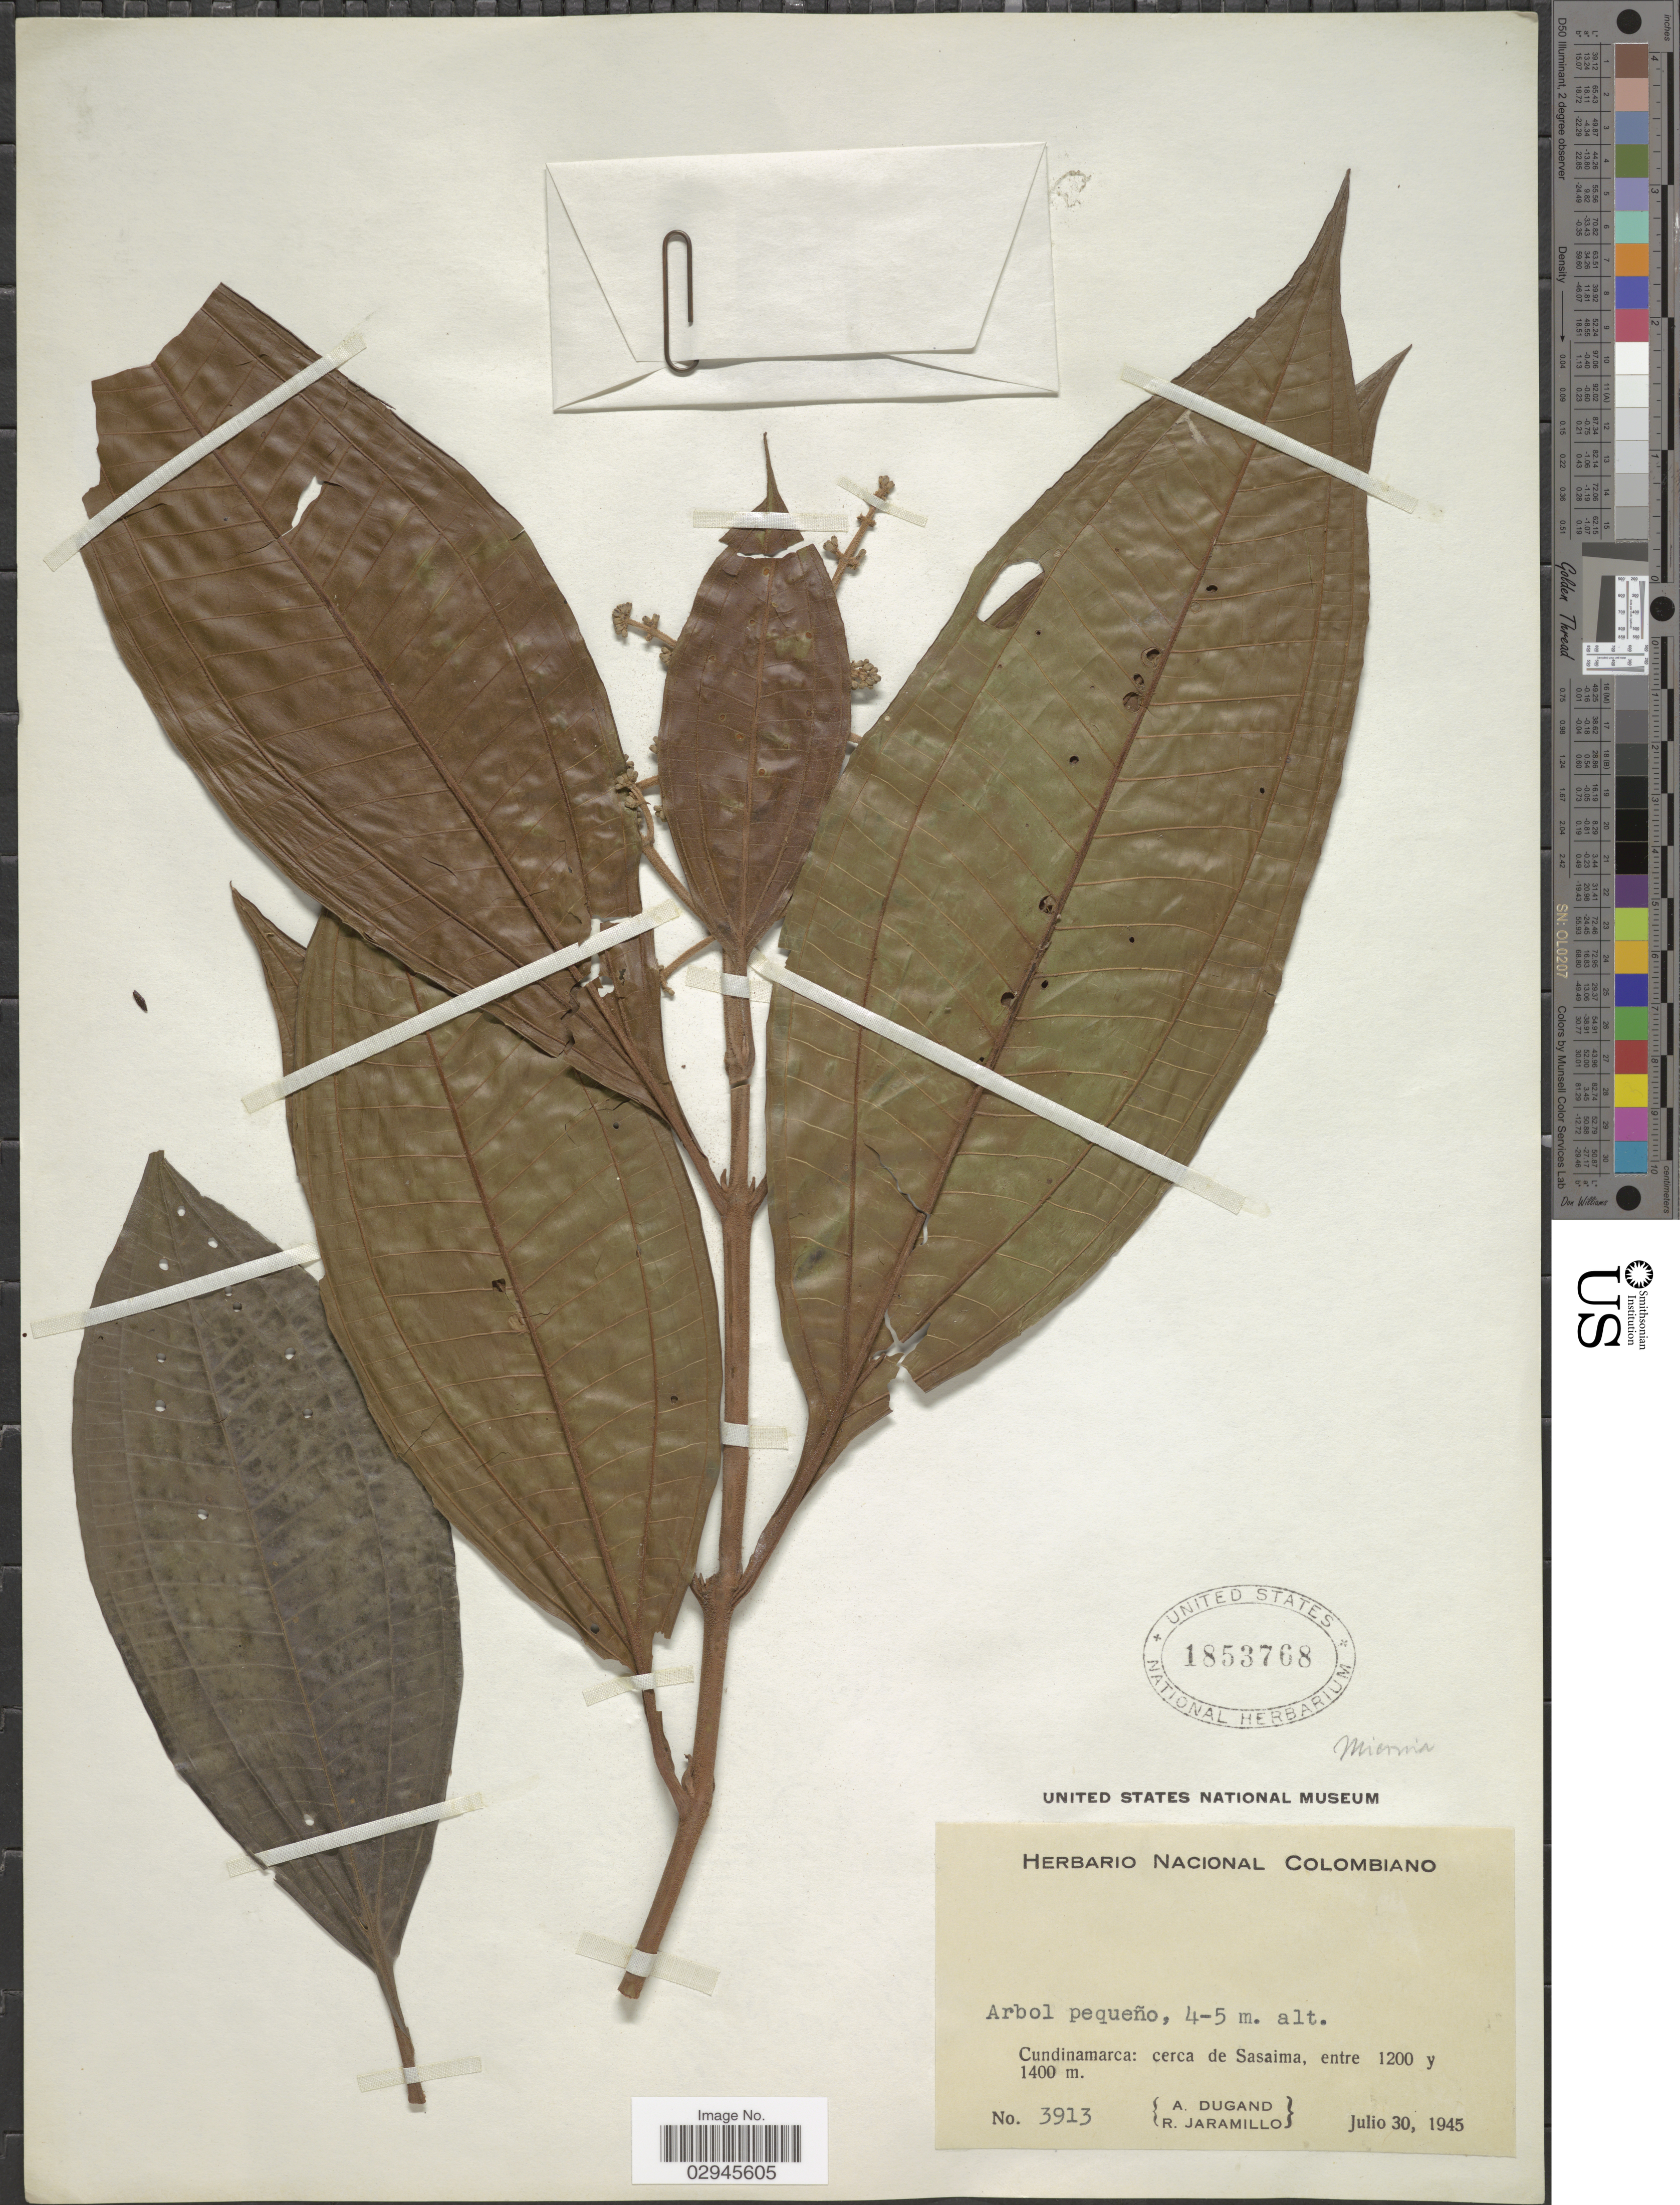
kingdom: Plantae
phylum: Tracheophyta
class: Magnoliopsida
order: Myrtales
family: Melastomataceae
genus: Miconia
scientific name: Miconia sp.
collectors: A. Dugand & R. Jaramillo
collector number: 3913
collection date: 1945-07-30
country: Colombia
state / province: Cundinamarca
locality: Cerca de Sasaima.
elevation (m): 1200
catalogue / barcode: US 1853768